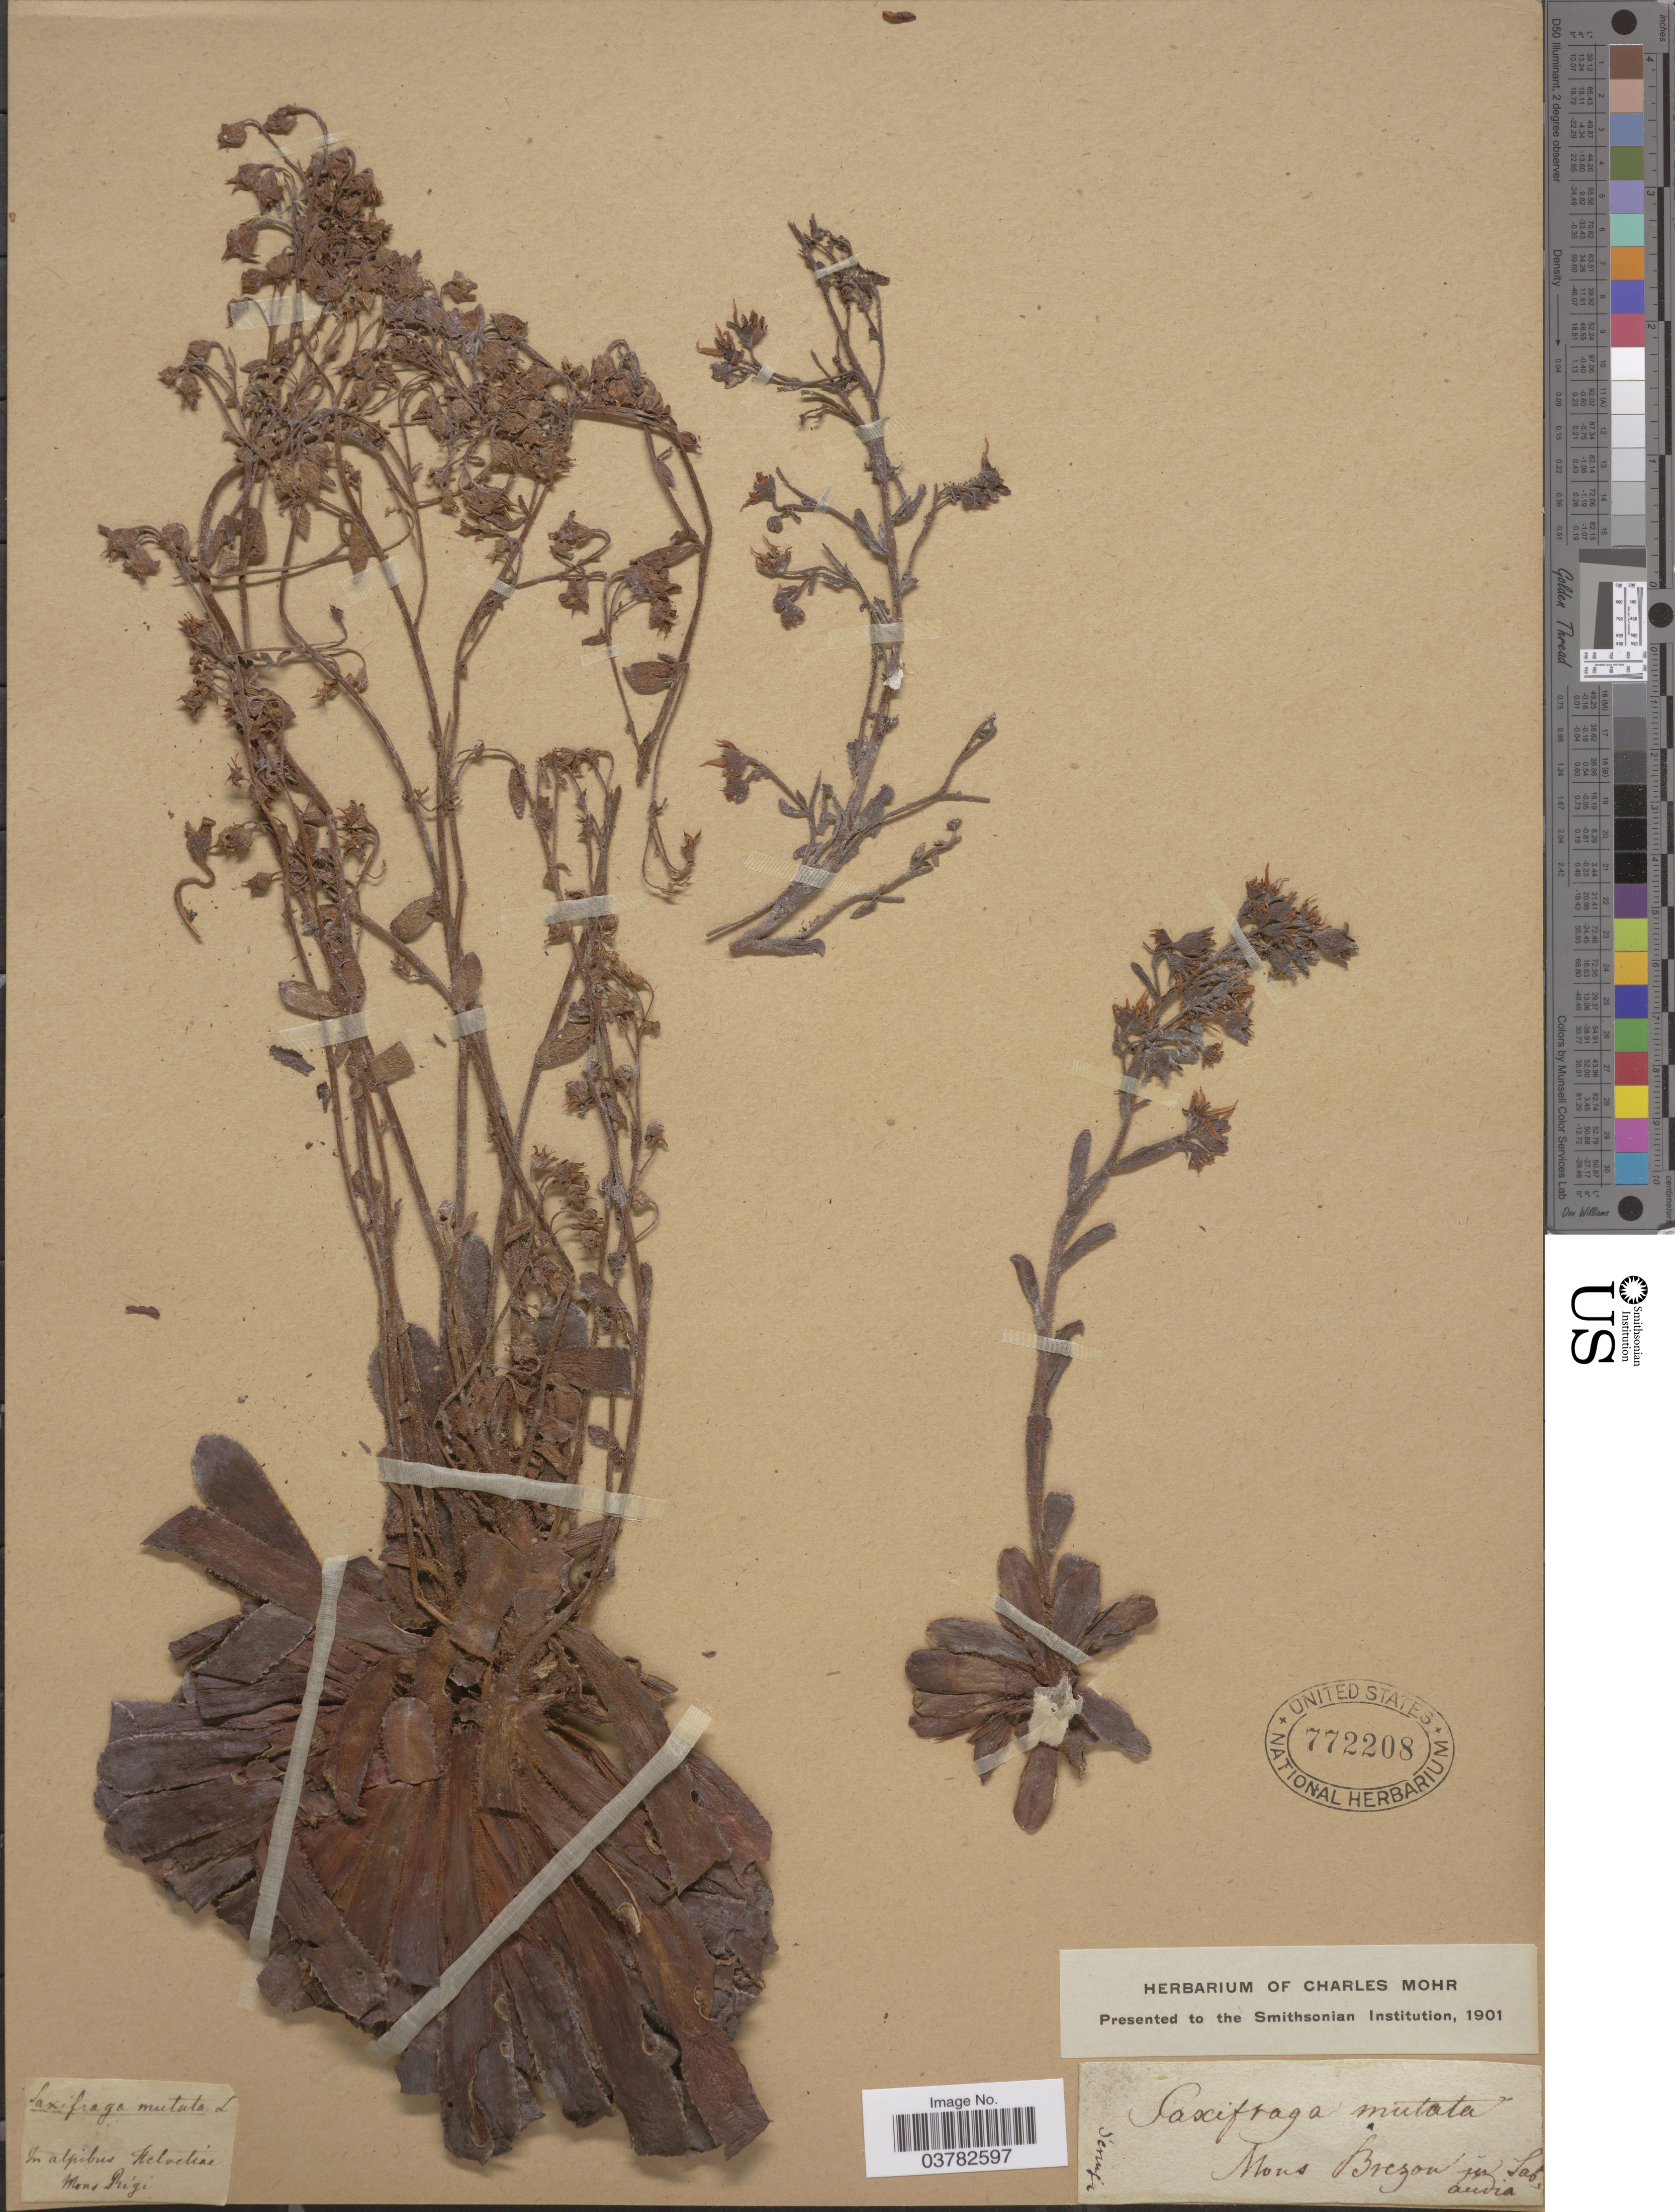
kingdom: Plantae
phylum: Tracheophyta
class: Magnoliopsida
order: Saxifragales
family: Saxifragaceae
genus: Saxifraga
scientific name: Saxifraga mutata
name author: L.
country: France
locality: In alpibus Helvetiae. Mons Rigi. Mons Brezon in Sabaudia.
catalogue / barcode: US 772208